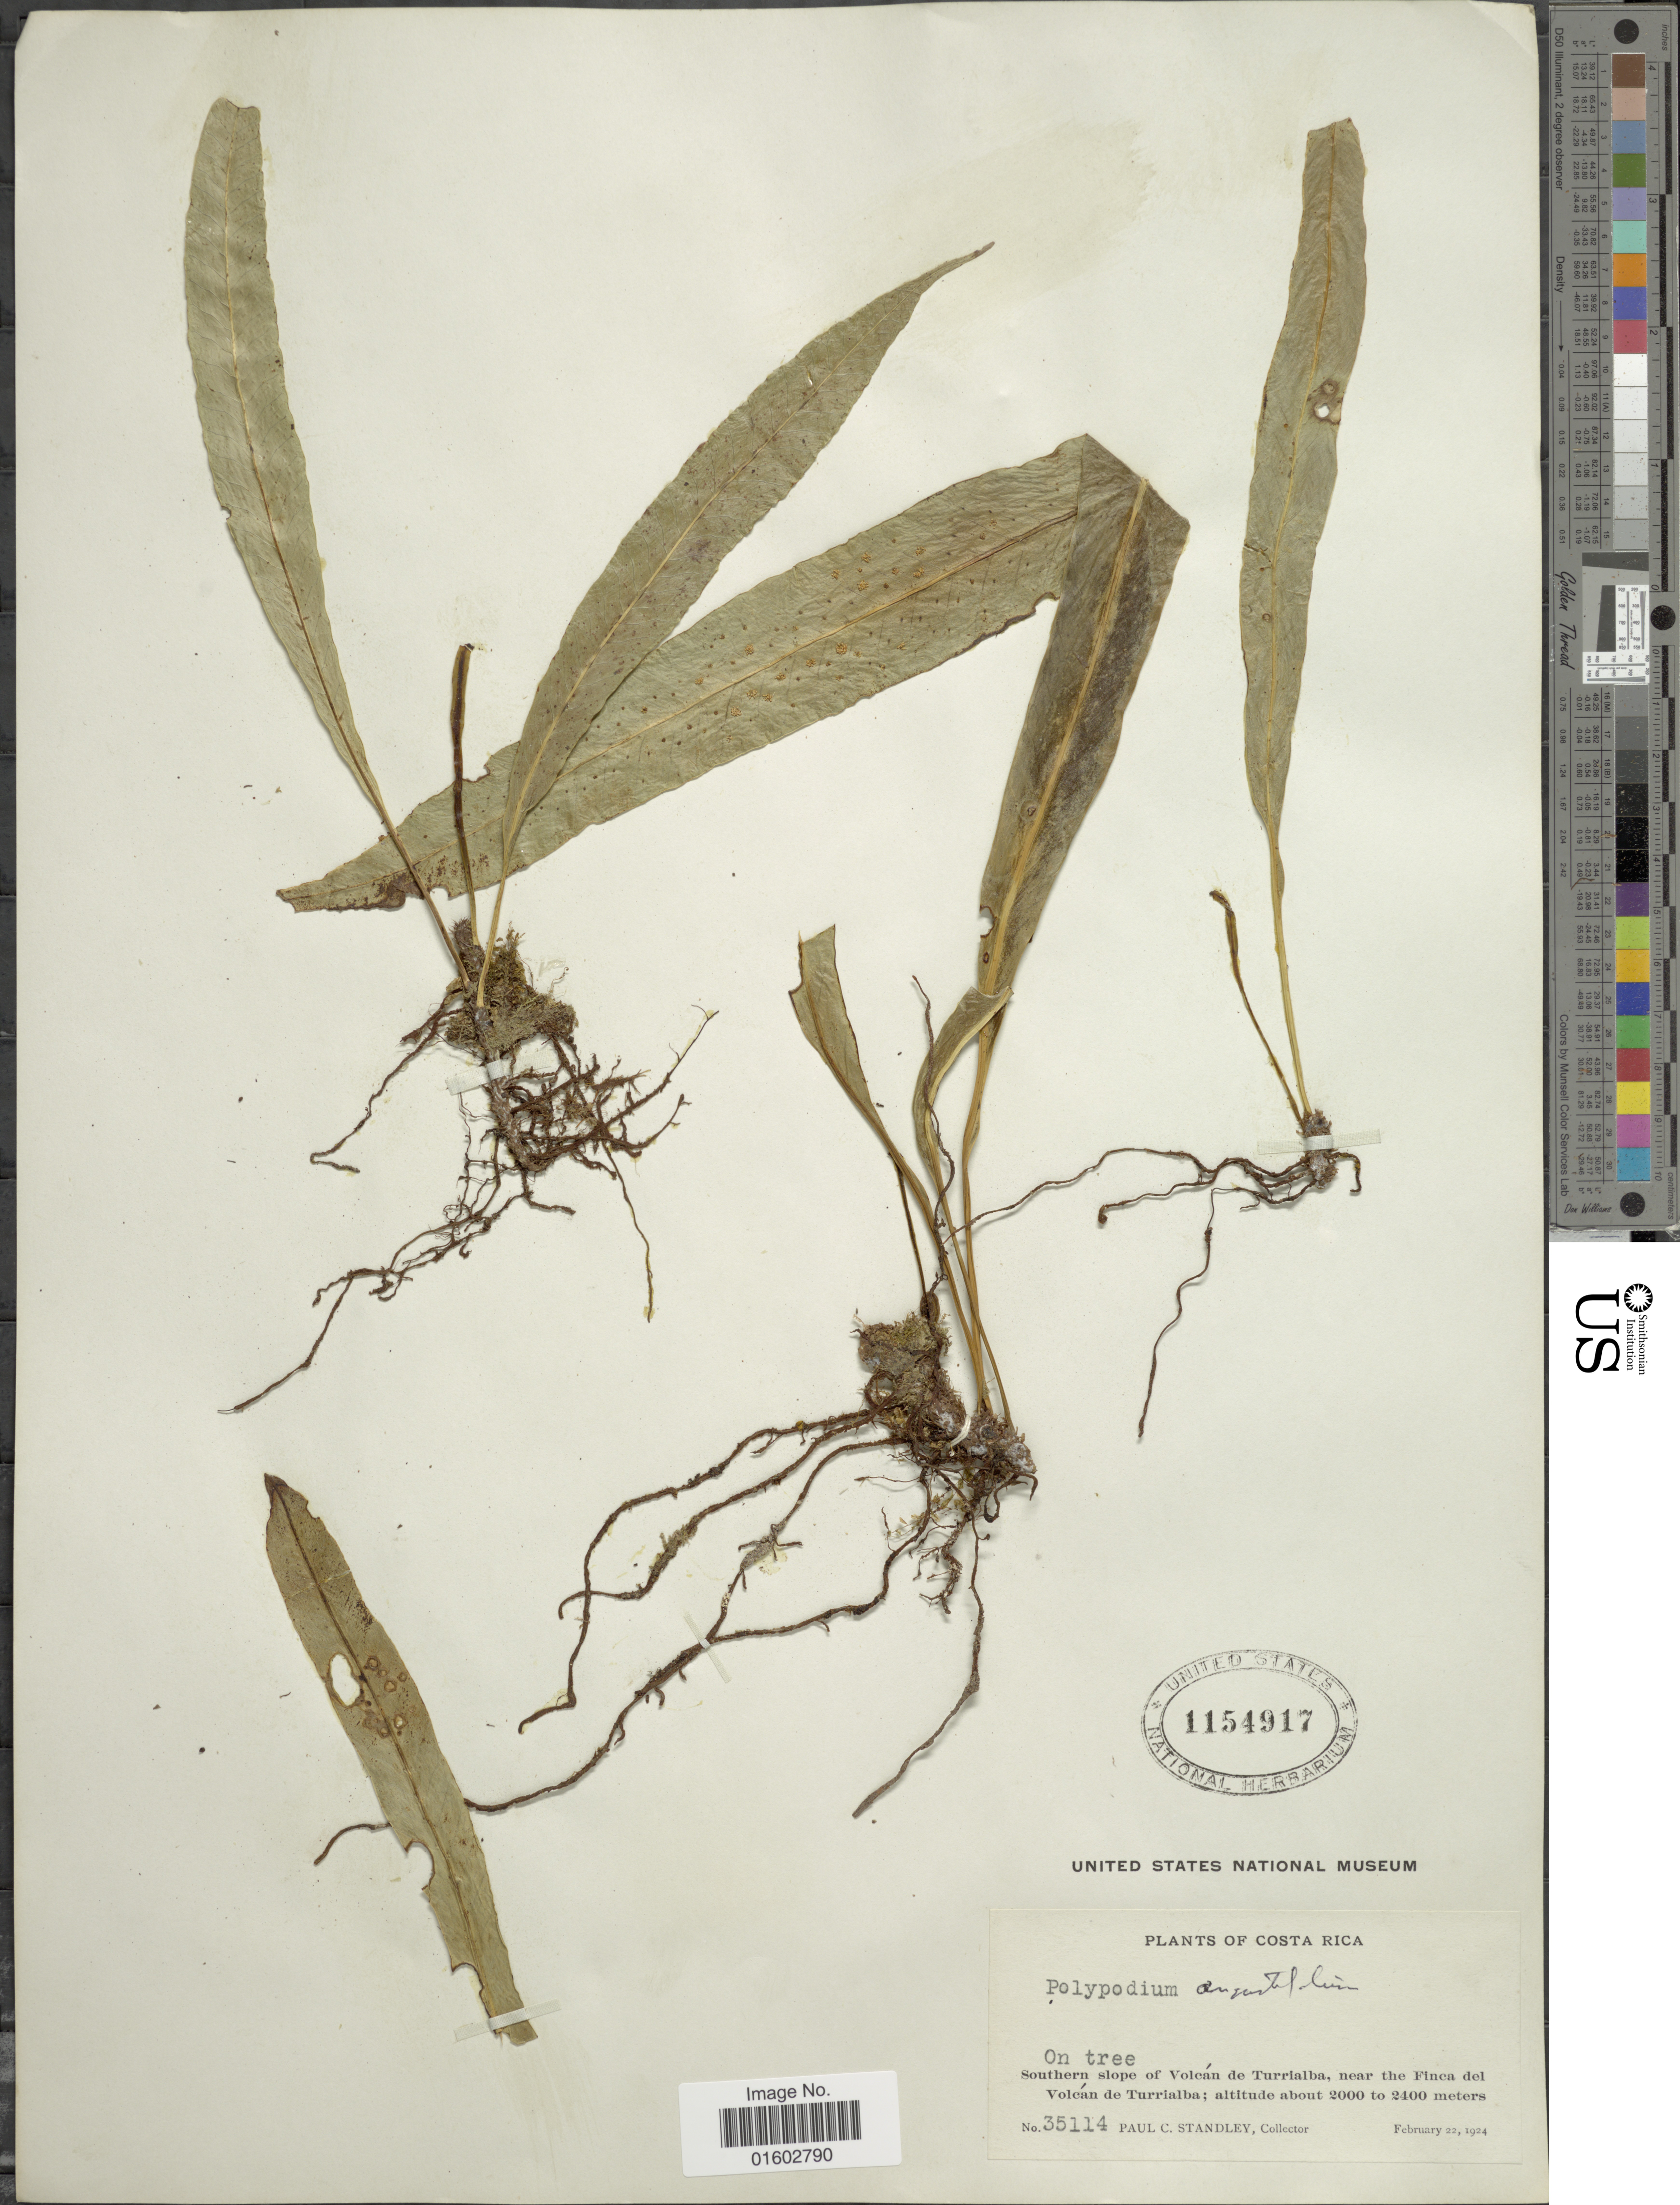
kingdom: Plantae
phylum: Tracheophyta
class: Polypodiopsida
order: Polypodiales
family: Polypodiaceae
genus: Campyloneurum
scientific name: Campyloneurum angustifolium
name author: (Sw.) Fée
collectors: P. C. Standley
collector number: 35114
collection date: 1924-02-22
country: Costa Rica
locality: Southern slope of volcan de Turria;ba, near the Finca del Volcan de Turrialba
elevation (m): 2000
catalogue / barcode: US 1154917